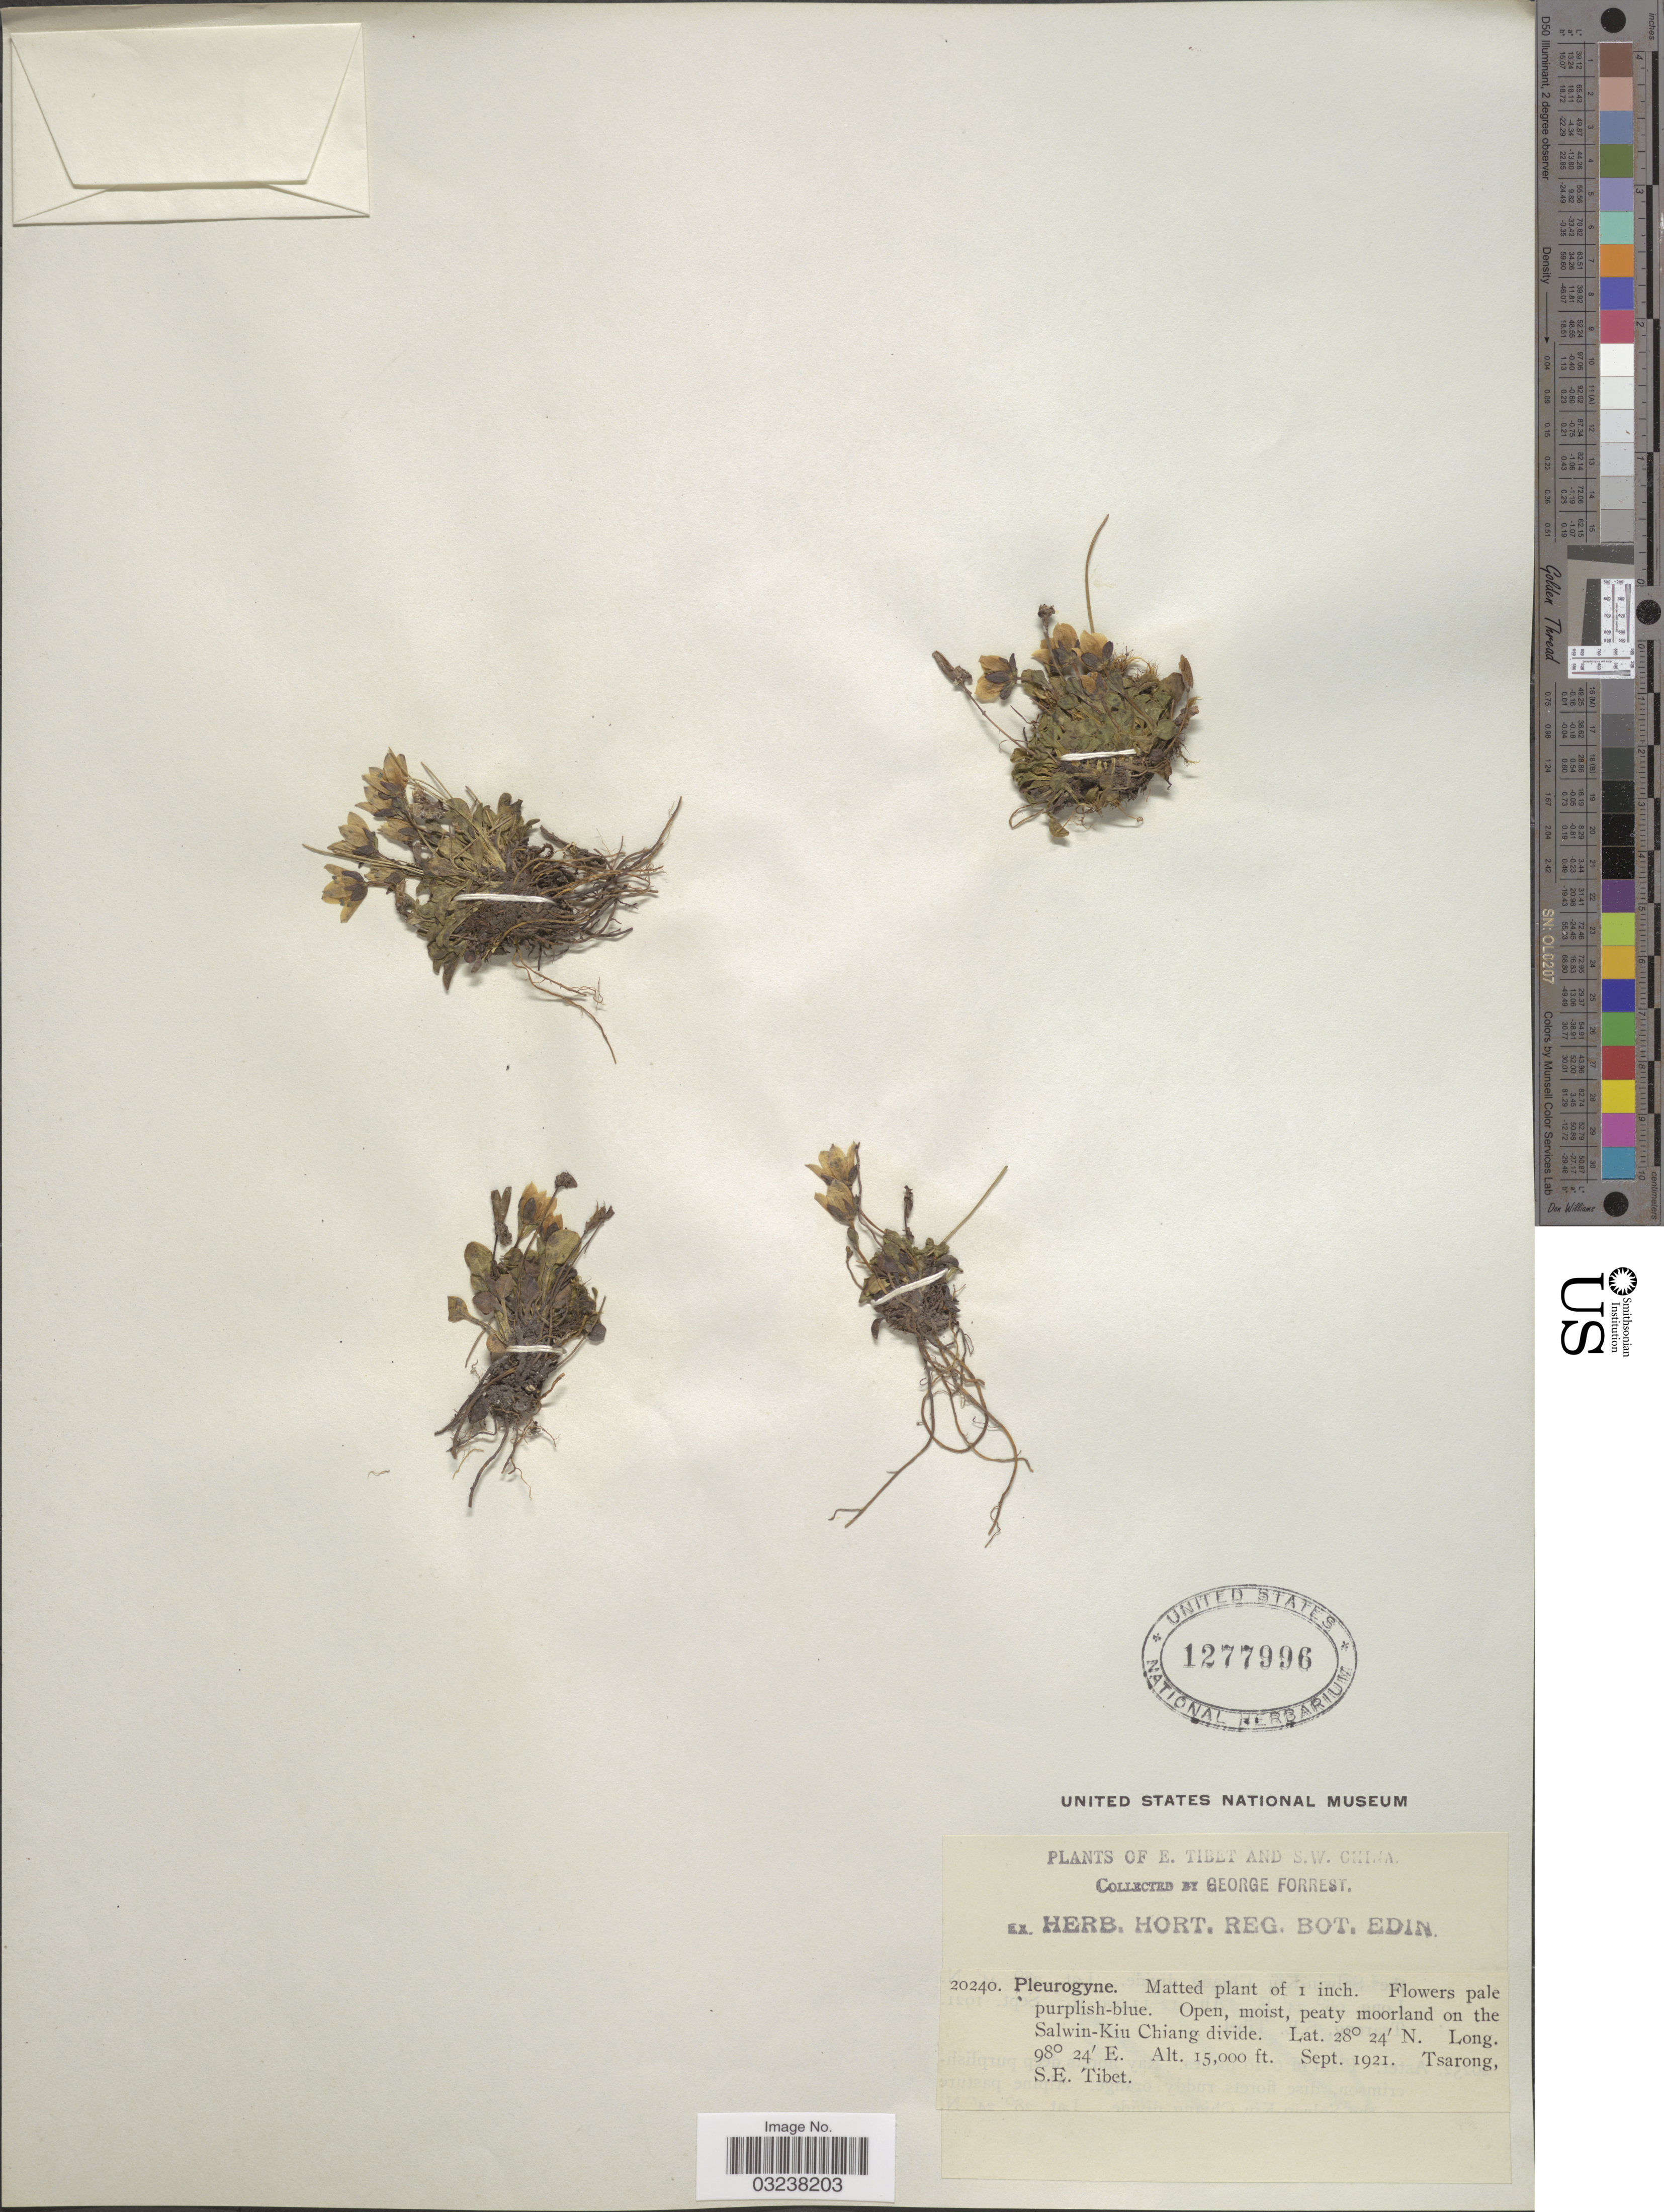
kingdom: Plantae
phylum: Tracheophyta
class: Magnoliopsida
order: Gentianales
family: Gentianaceae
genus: Lomatogonium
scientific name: Lomatogonium sp.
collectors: G. Forrest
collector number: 20240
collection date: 1921-09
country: China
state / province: Xizang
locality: E. Tibet and S.W. China. Open, moist, peaty moorland on the Salwin-Kiu Chiang divide. Tsarong, S.E. Tibet.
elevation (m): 4572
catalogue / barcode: US 1277996